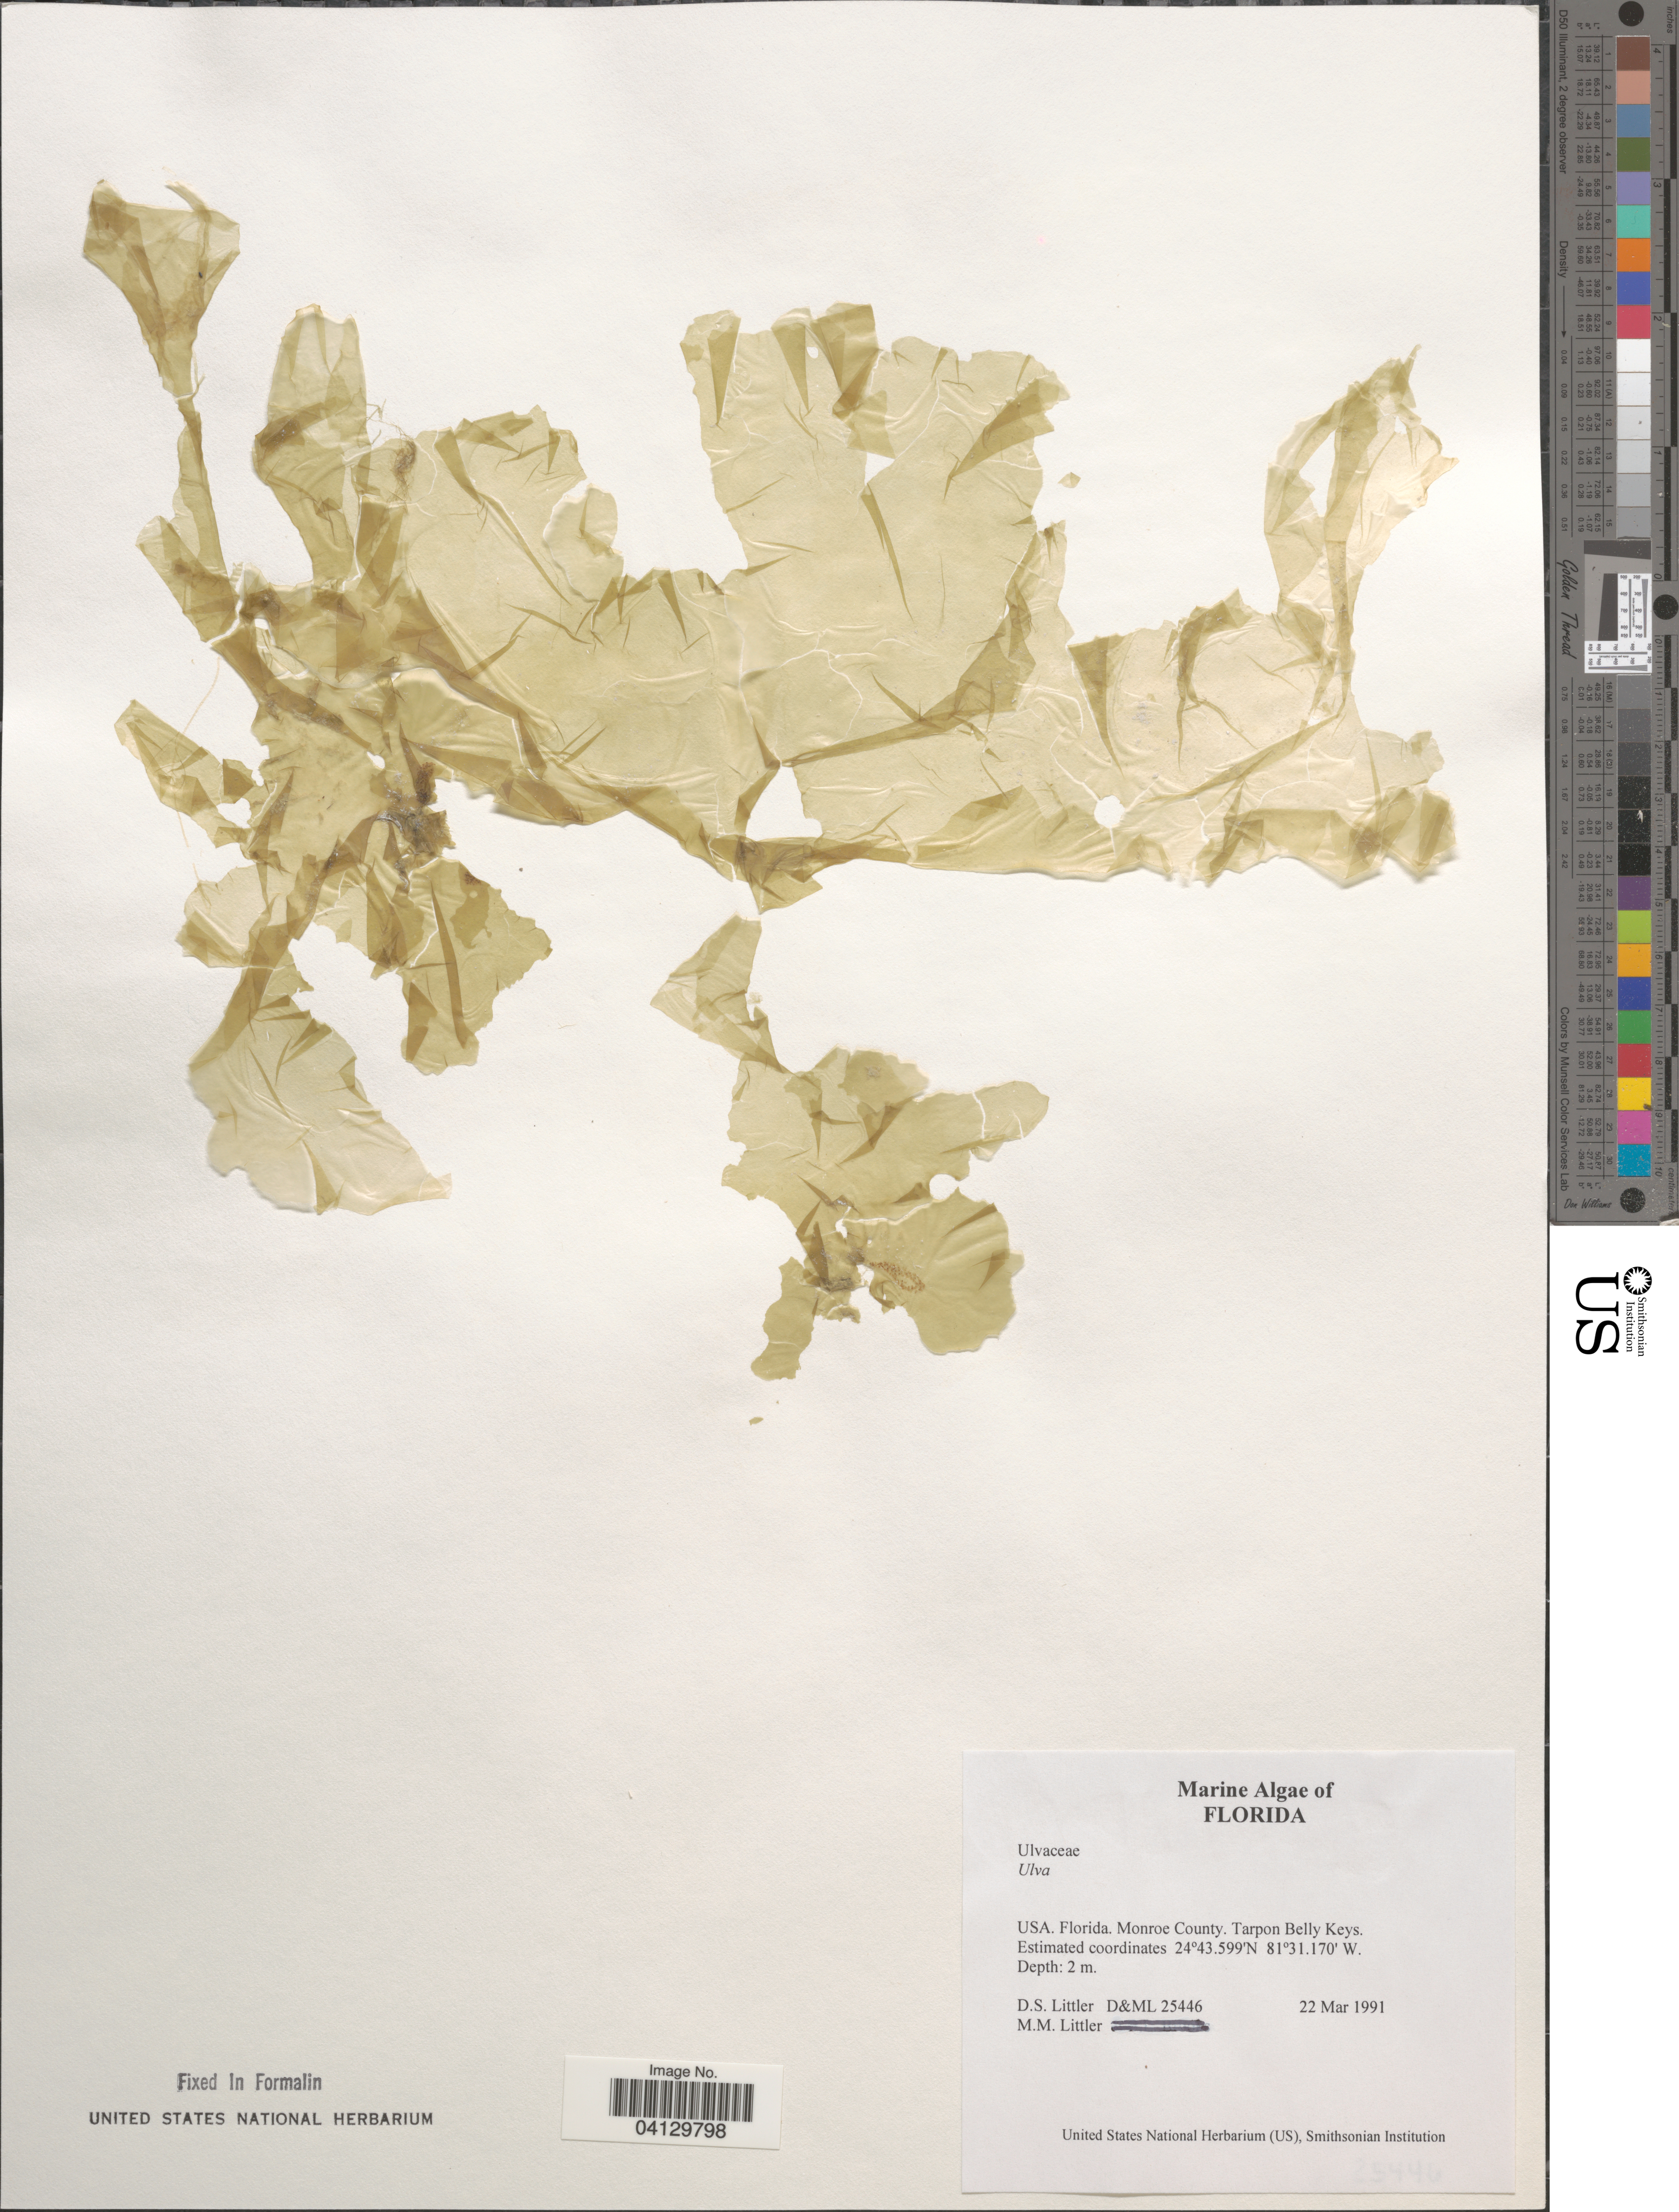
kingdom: Plantae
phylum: Chlorophyta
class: Ulvophyceae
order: Ulvales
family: Ulvaceae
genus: Ulva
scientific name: Ulva sp.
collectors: D. S. Littler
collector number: D&ML25446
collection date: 1991-03-22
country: United States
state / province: Florida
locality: Monroe County. Tarpon Belly Keys.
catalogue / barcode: US 329044